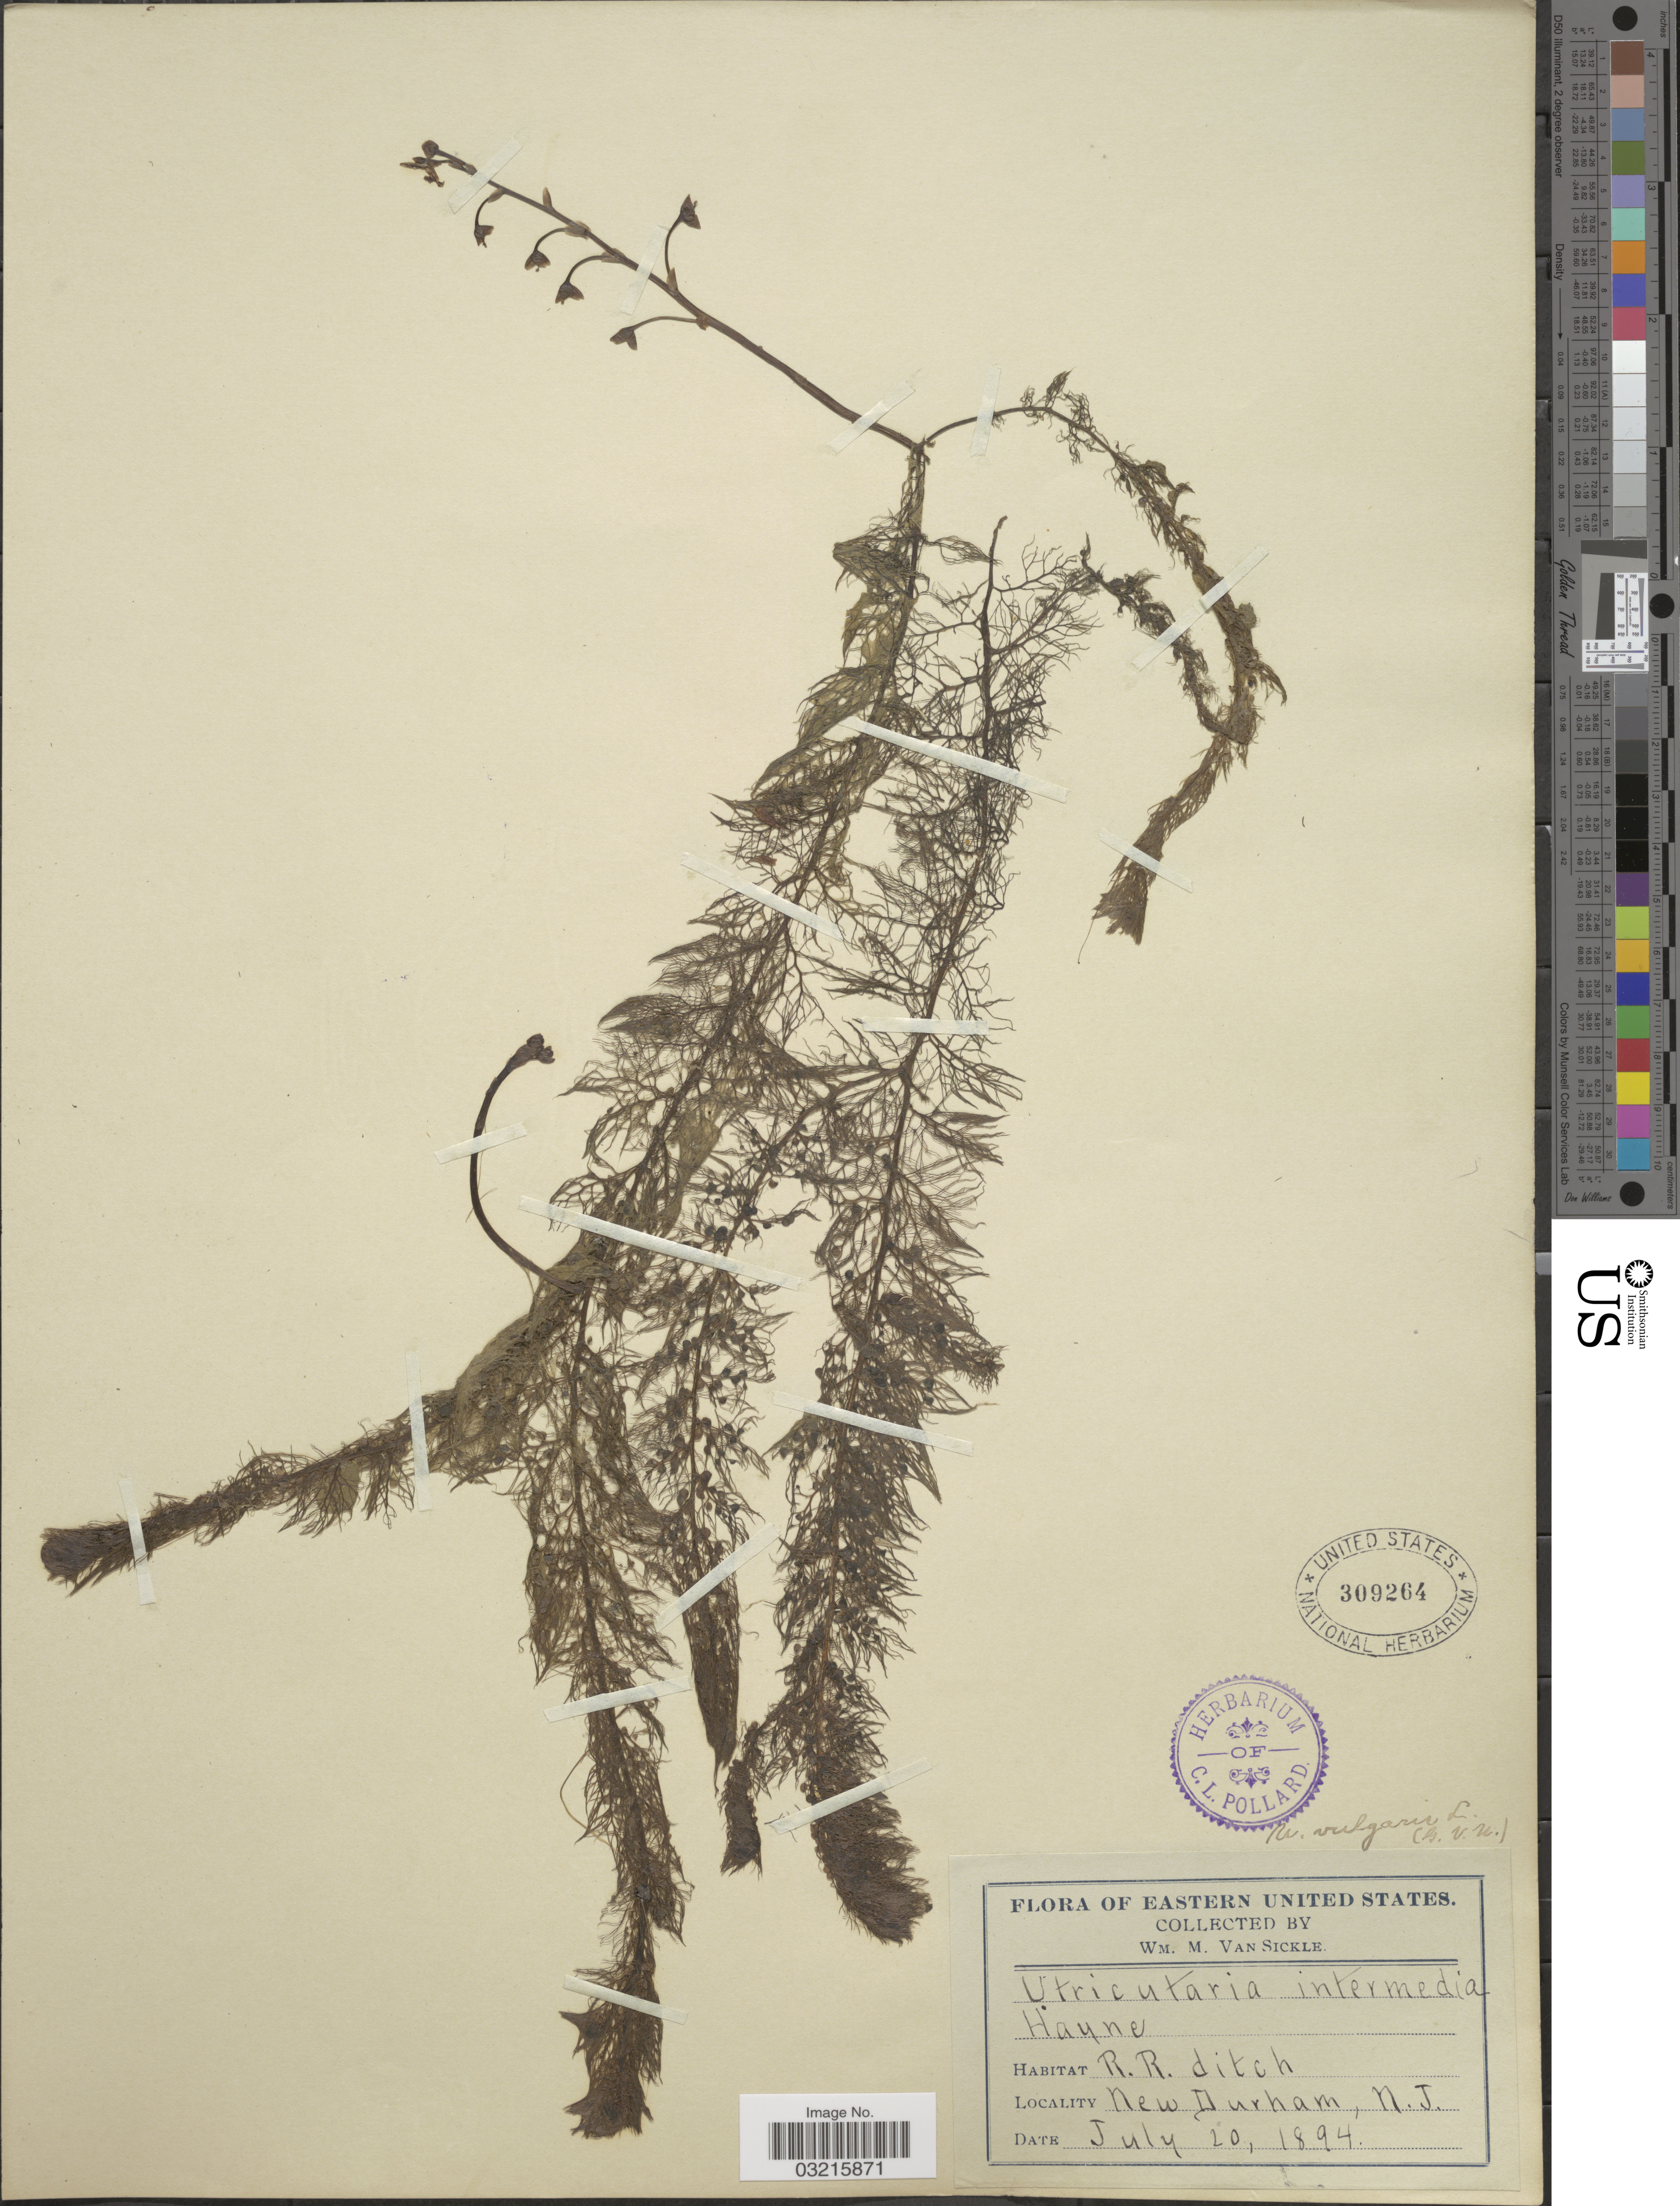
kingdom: Plantae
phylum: Tracheophyta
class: Magnoliopsida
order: Lamiales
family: Lentibulariaceae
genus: Utricularia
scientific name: Utricularia vulgaris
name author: L.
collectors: W. M. Van Sickle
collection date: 1894-07-20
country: United States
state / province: New Jersey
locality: New Durham.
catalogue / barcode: US 309264